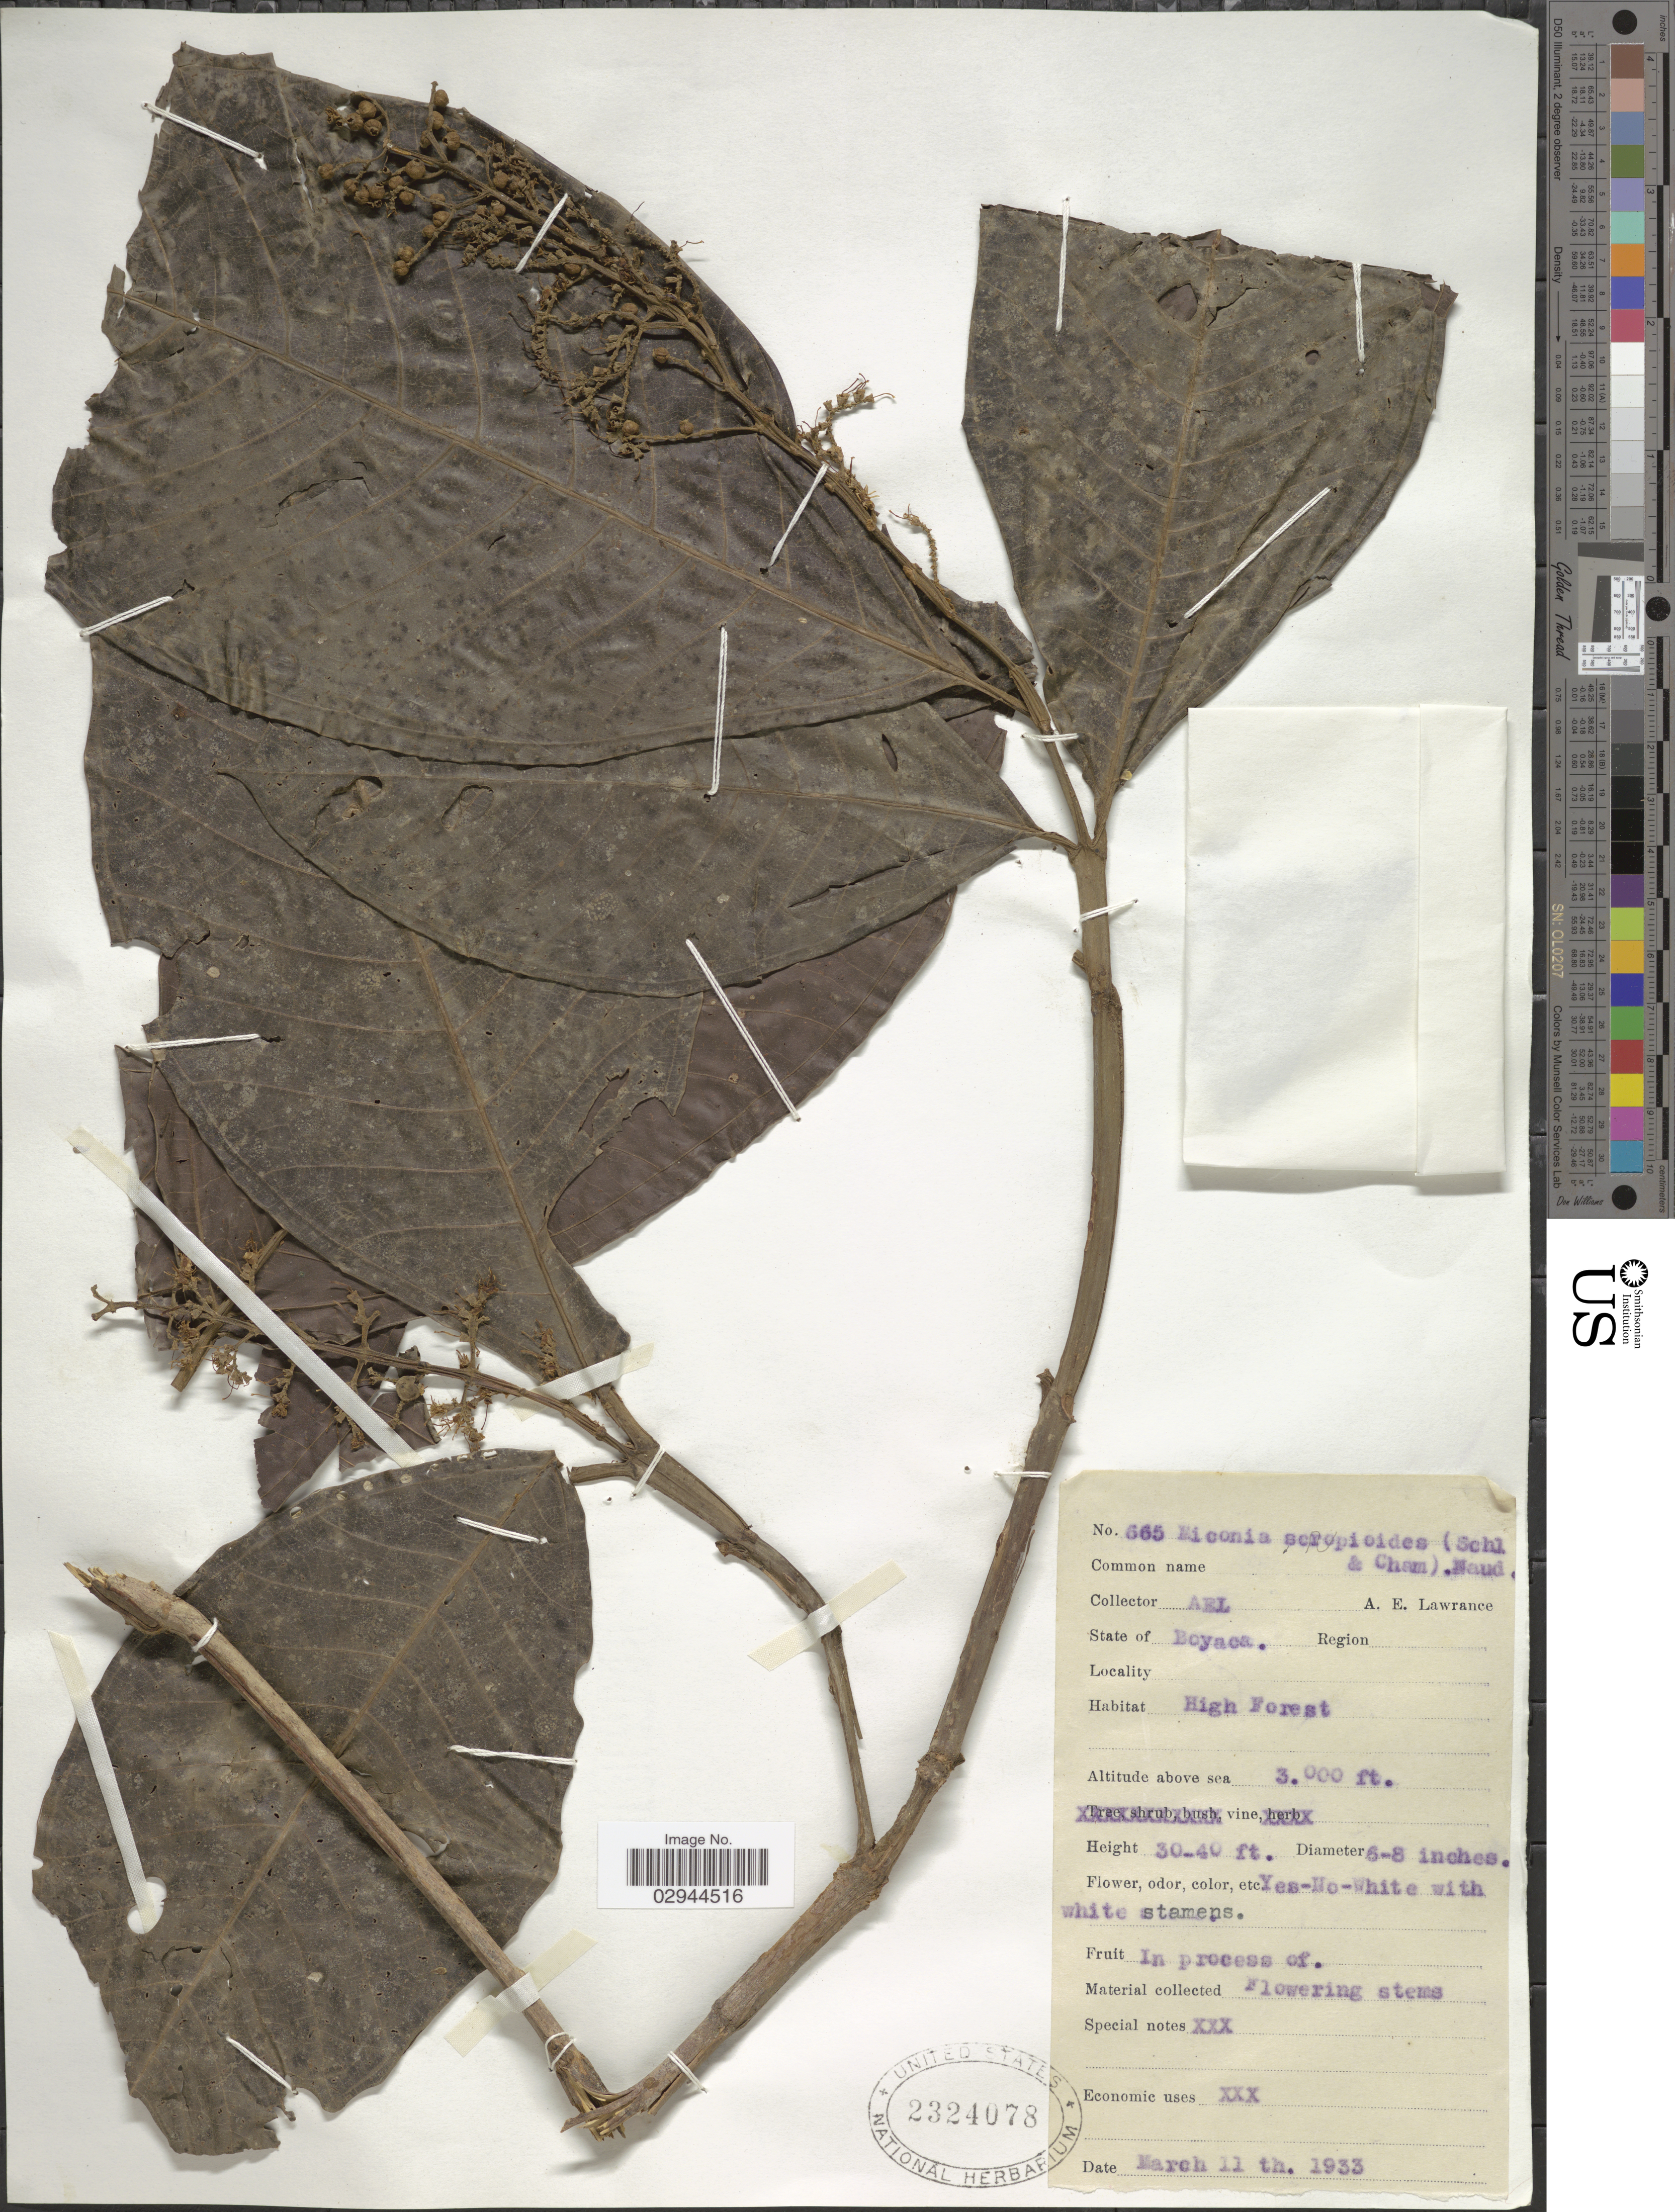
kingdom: Plantae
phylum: Tracheophyta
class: Magnoliopsida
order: Myrtales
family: Melastomataceae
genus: Miconia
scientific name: Miconia trinervia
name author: (Sw.) D. Don ex Loudon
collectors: A. Lawrance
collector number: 665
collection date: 1933-03-11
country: Colombia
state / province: Boyacá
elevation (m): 914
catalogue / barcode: US 2324078